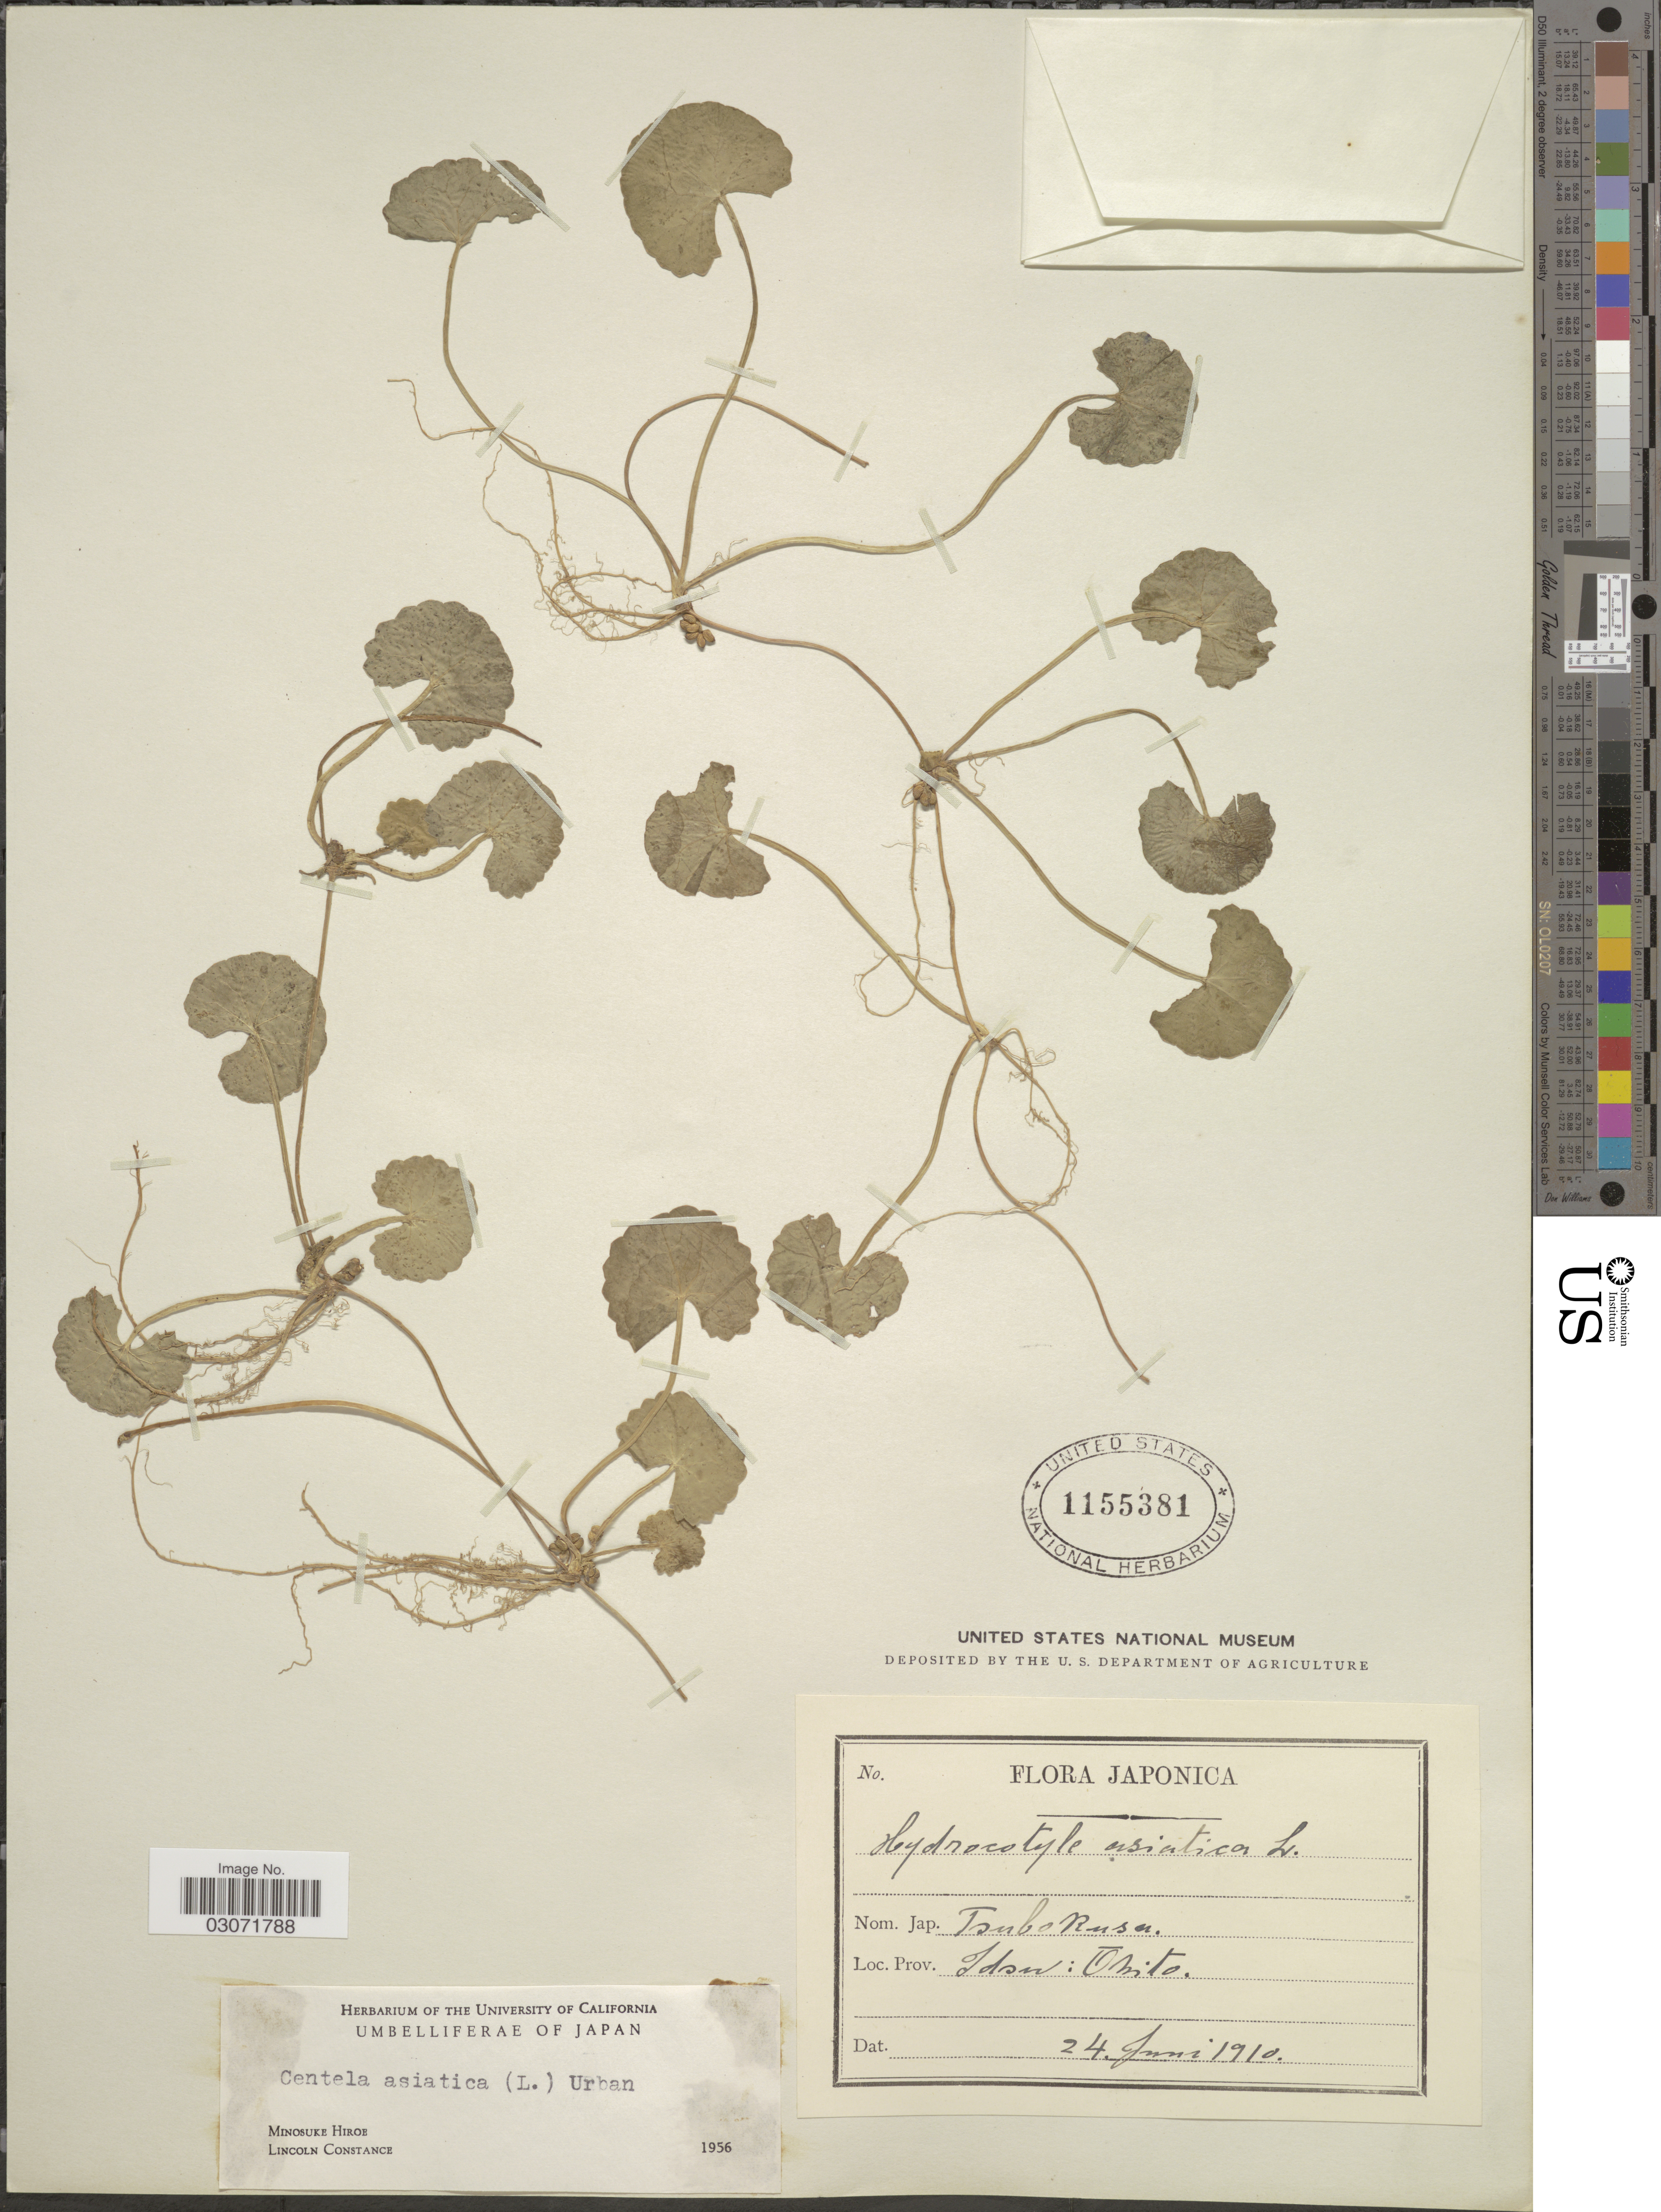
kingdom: Plantae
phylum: Tracheophyta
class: Magnoliopsida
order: Apiales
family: Apiaceae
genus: Centella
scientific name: Centella asiatica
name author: (L.) Urb.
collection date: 1910-06-24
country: Japan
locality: Idsu: Obito.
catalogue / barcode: US 1155381